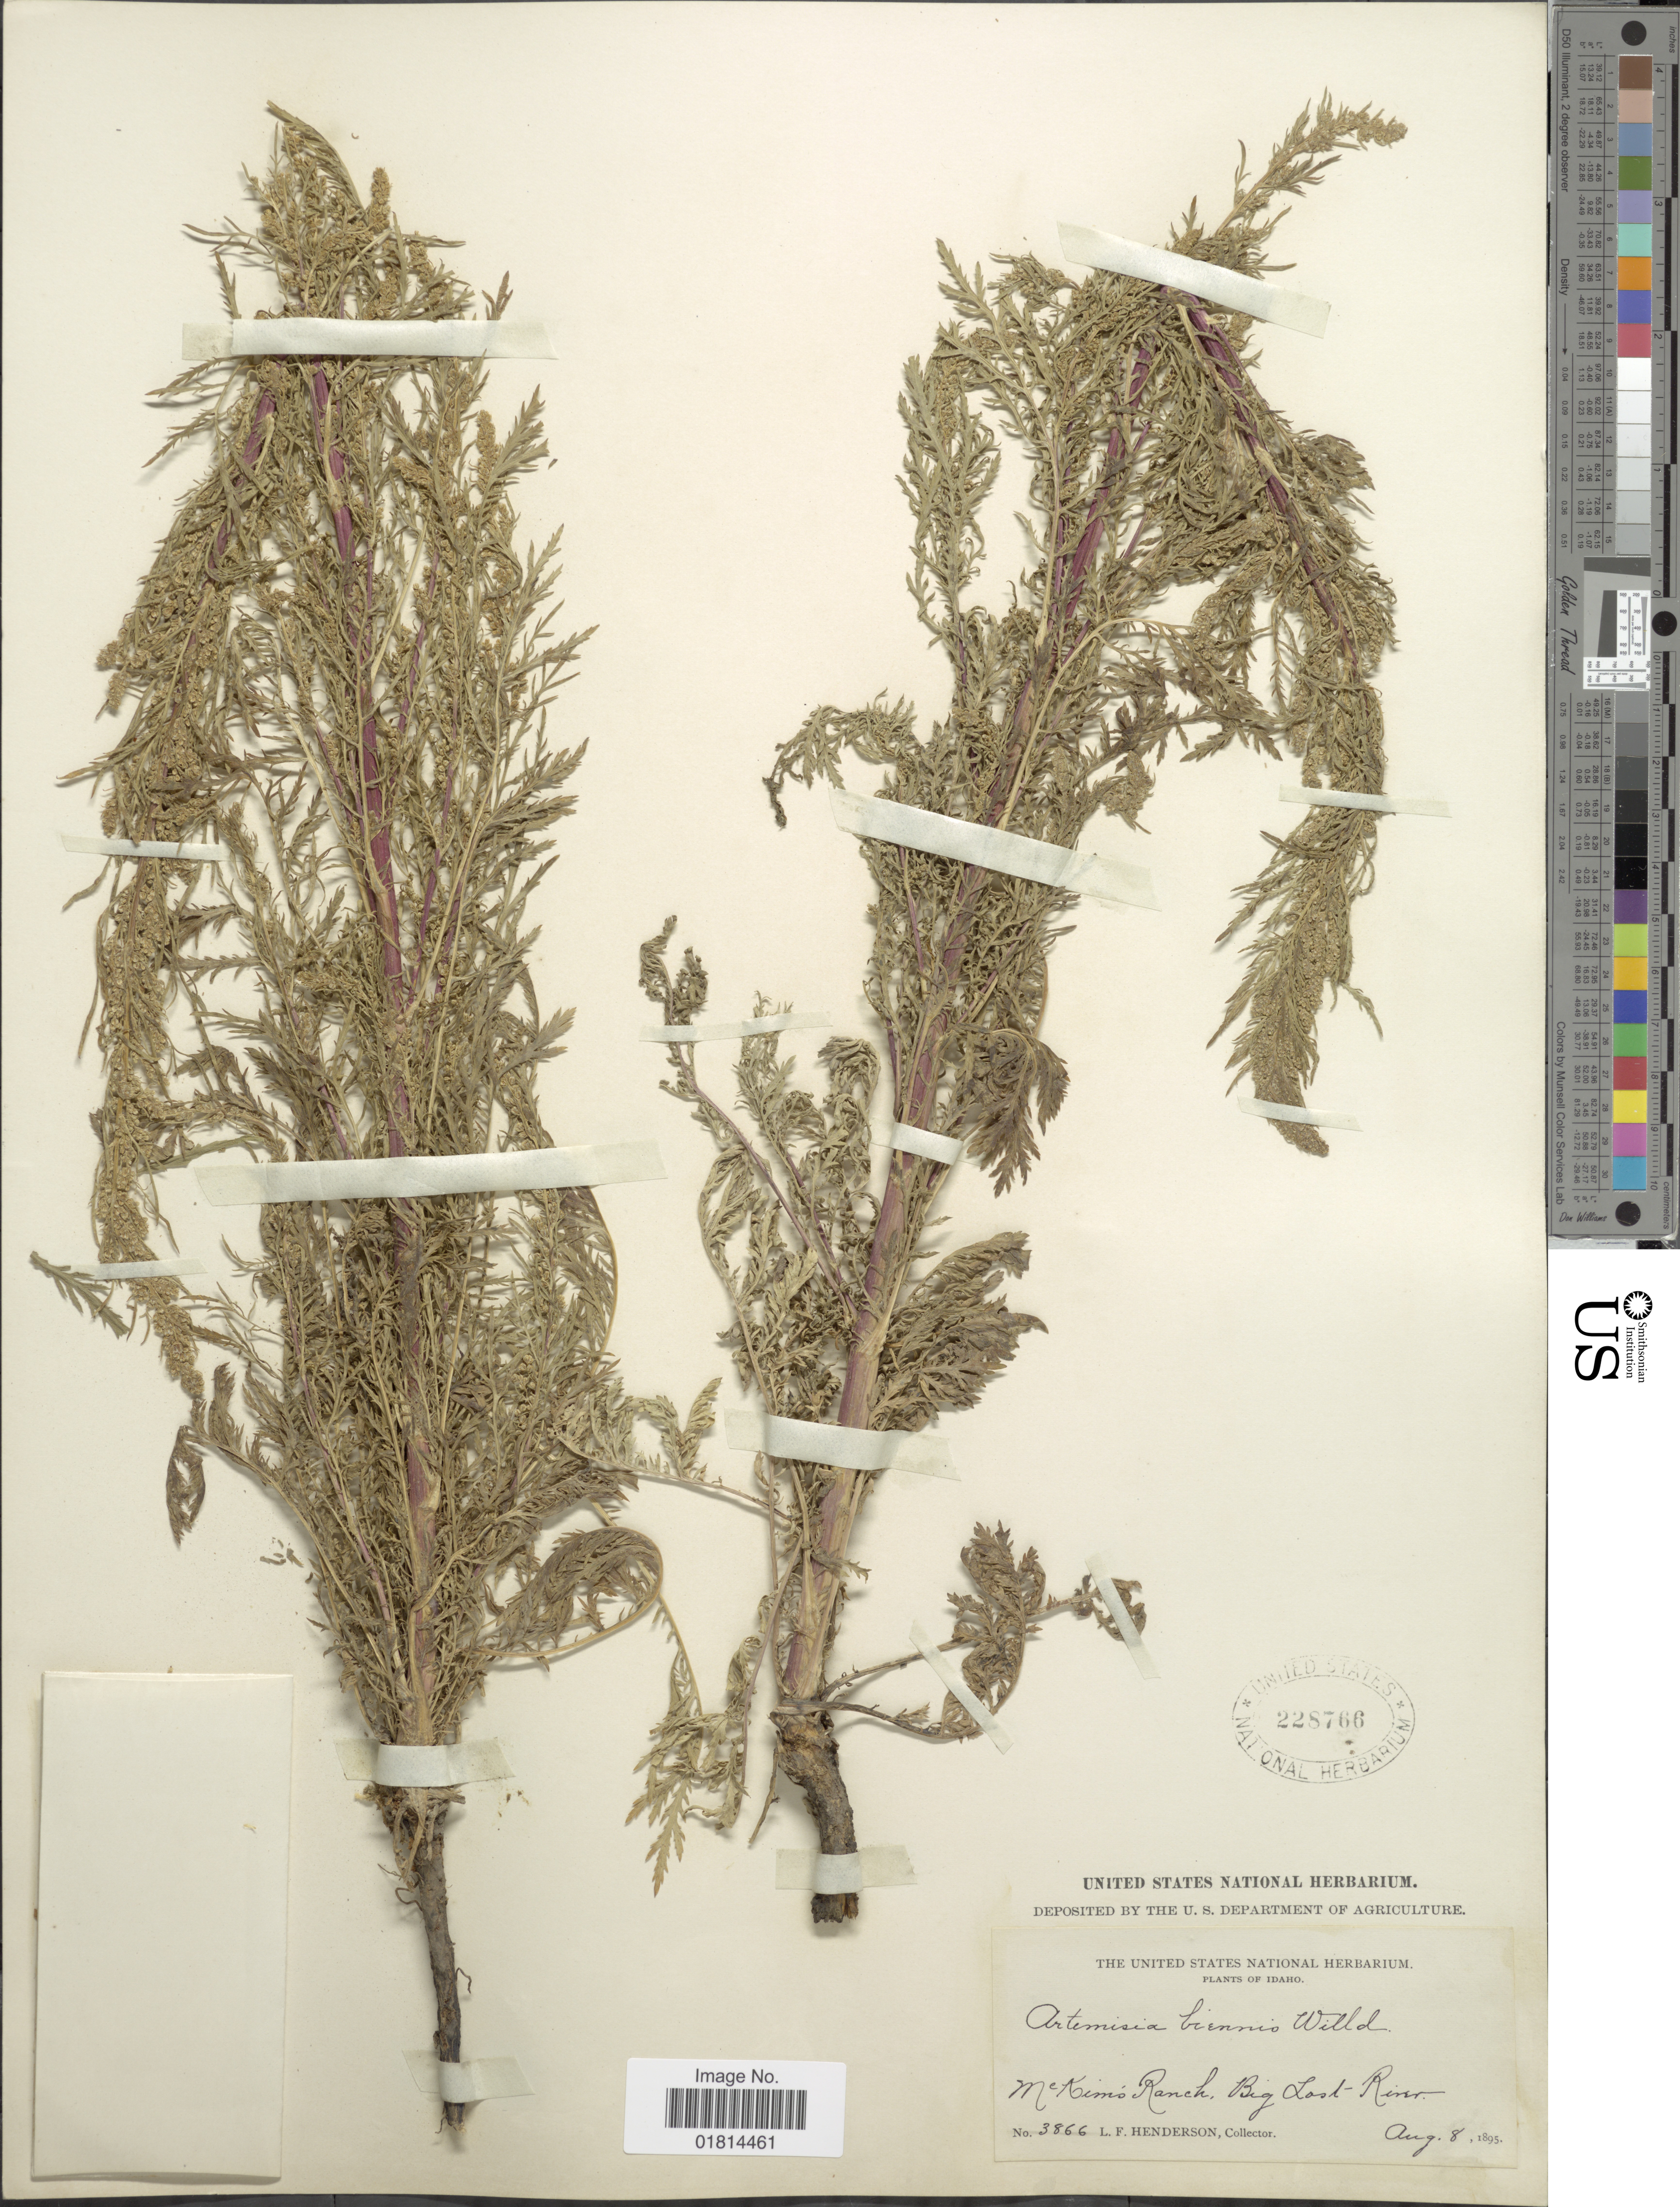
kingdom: Plantae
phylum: Tracheophyta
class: Magnoliopsida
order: Asterales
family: Asteraceae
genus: Artemisia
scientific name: Artemisia biennis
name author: Willd.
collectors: L. Henderson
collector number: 3866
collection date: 1895-08-08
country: United States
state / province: Idaho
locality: McKim's Ranch, Big Lost River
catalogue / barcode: US 228766